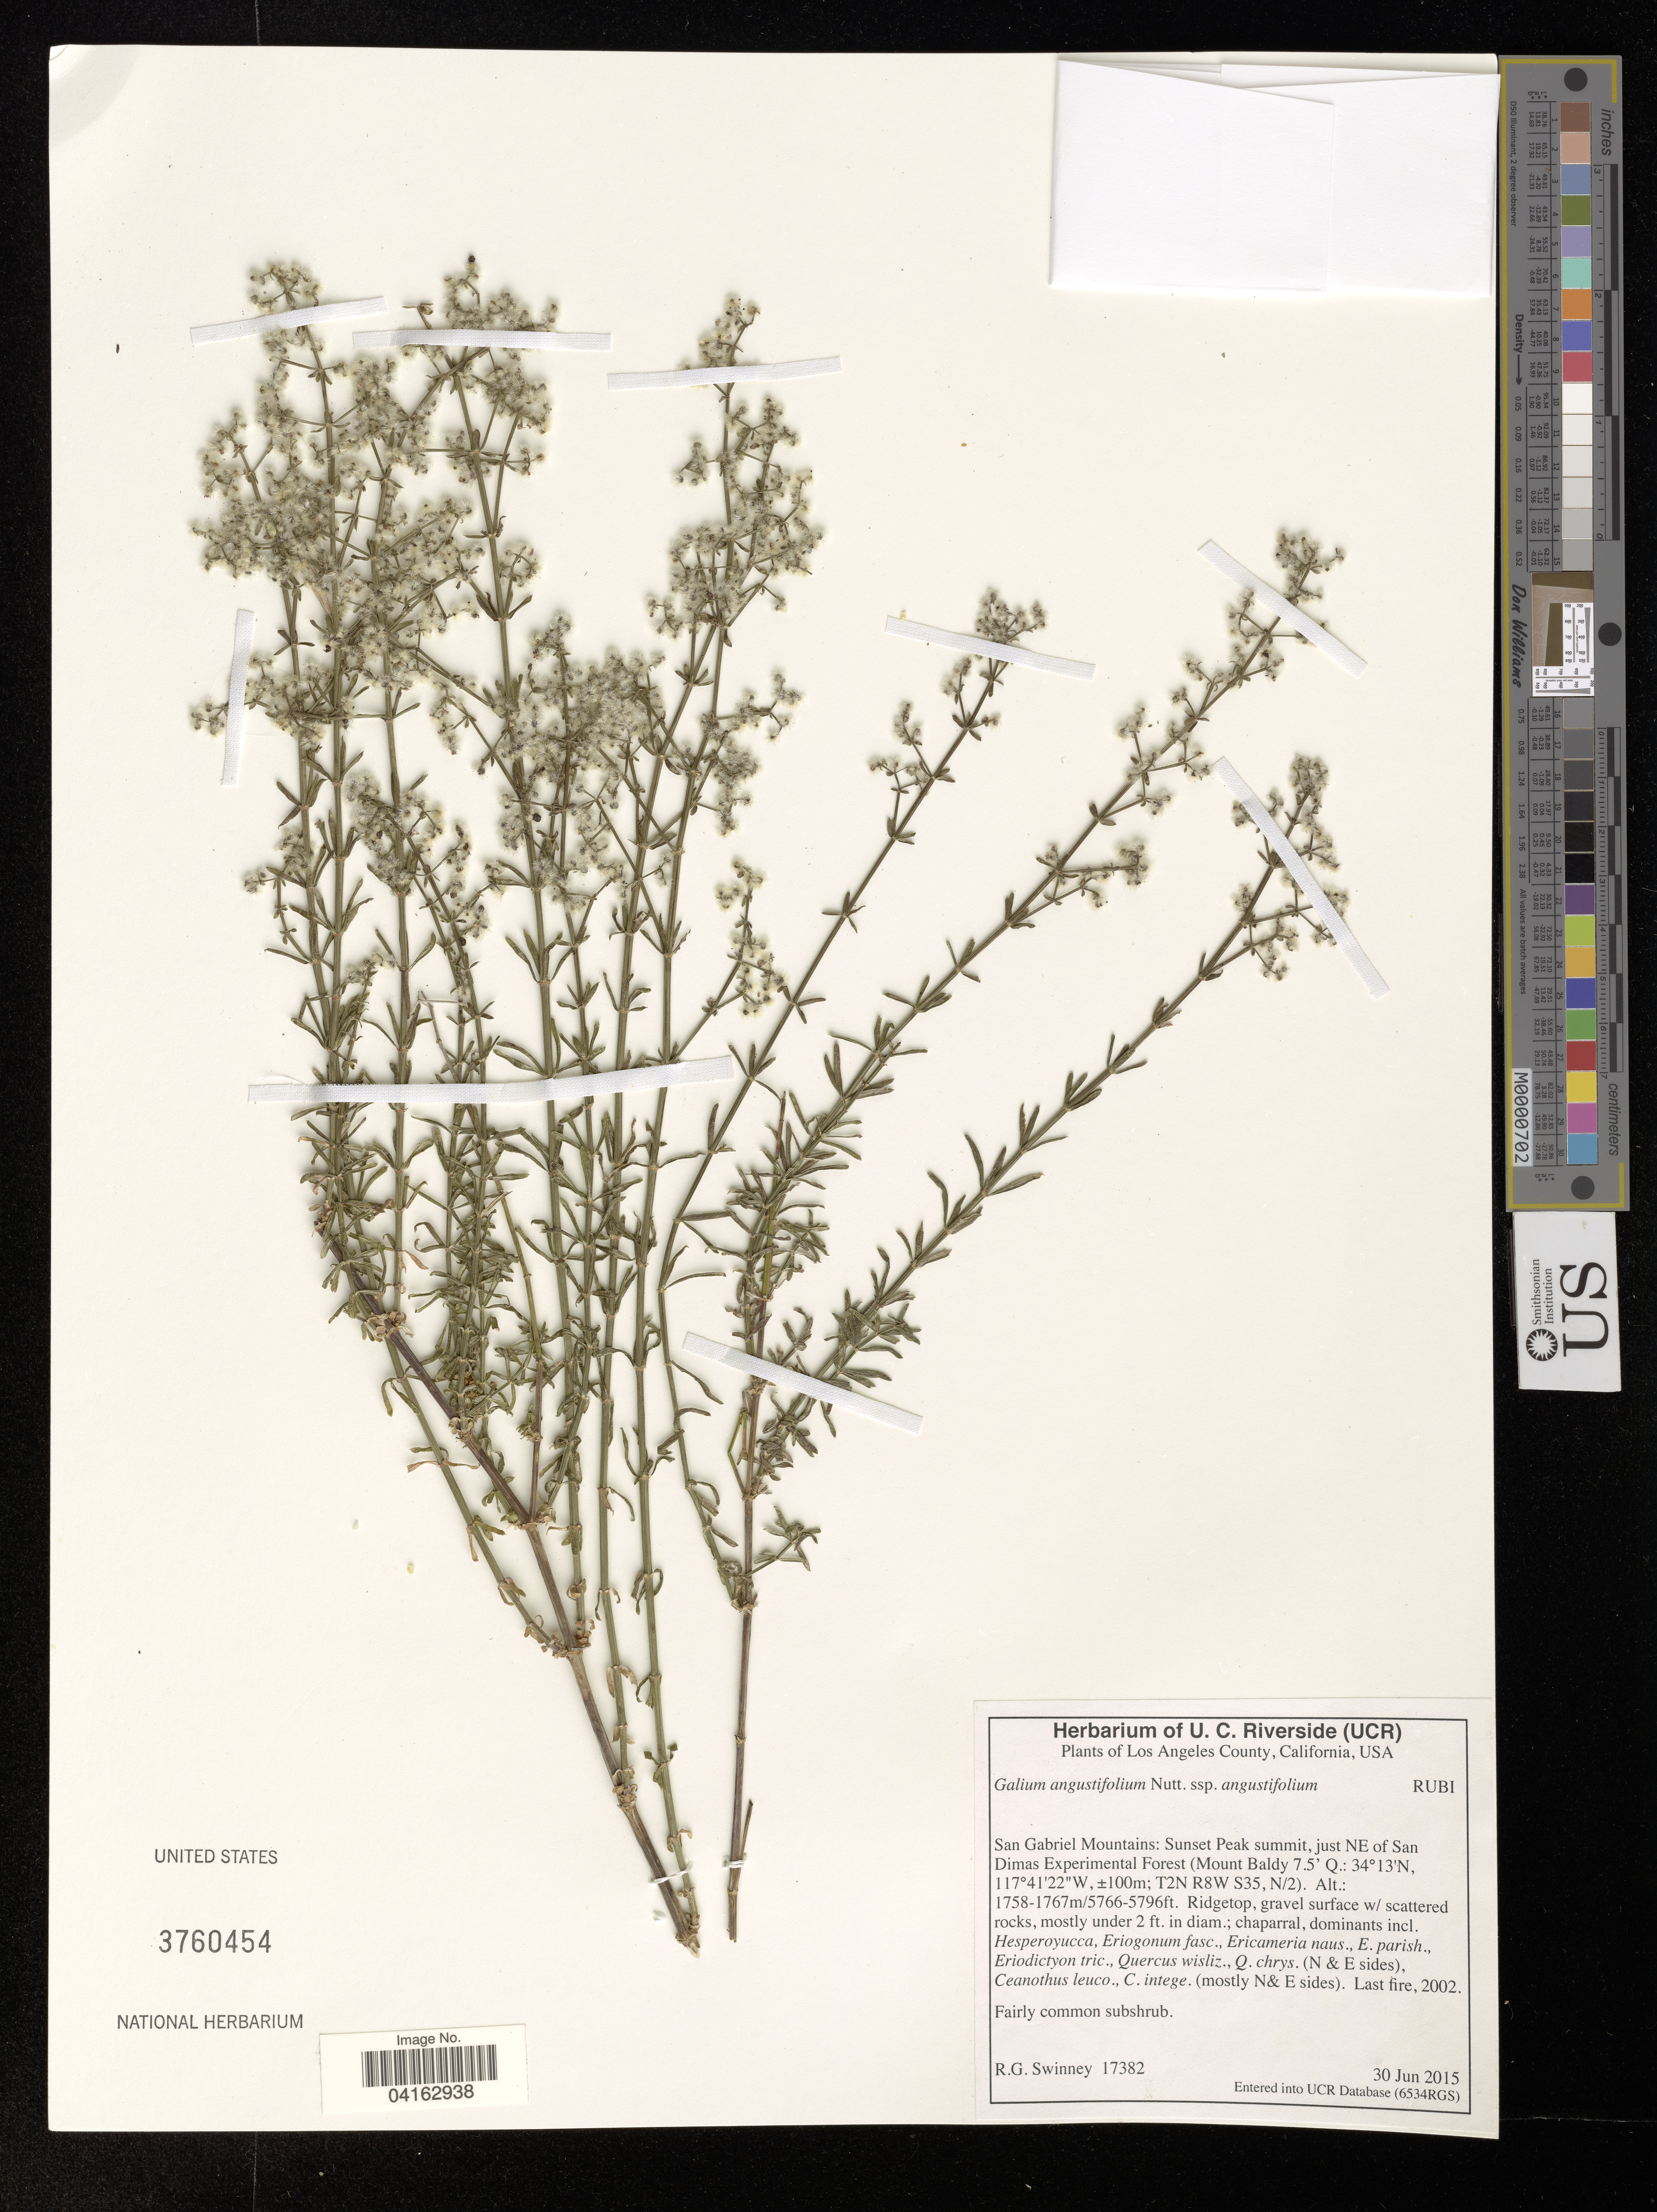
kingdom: Plantae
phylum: Tracheophyta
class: Magnoliopsida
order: Gentianales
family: Rubiaceae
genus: Galium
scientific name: Galium angustifolium subsp. angustifolium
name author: Nutt.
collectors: R. Swinney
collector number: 17382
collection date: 2015-06-30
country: United States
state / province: California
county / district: Los Angeles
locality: Los Angeles County. San Gabriel Mountains: SUnset Peak summit, just NE of San Dimas Experimental Forest.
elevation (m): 1758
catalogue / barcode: US 3760454